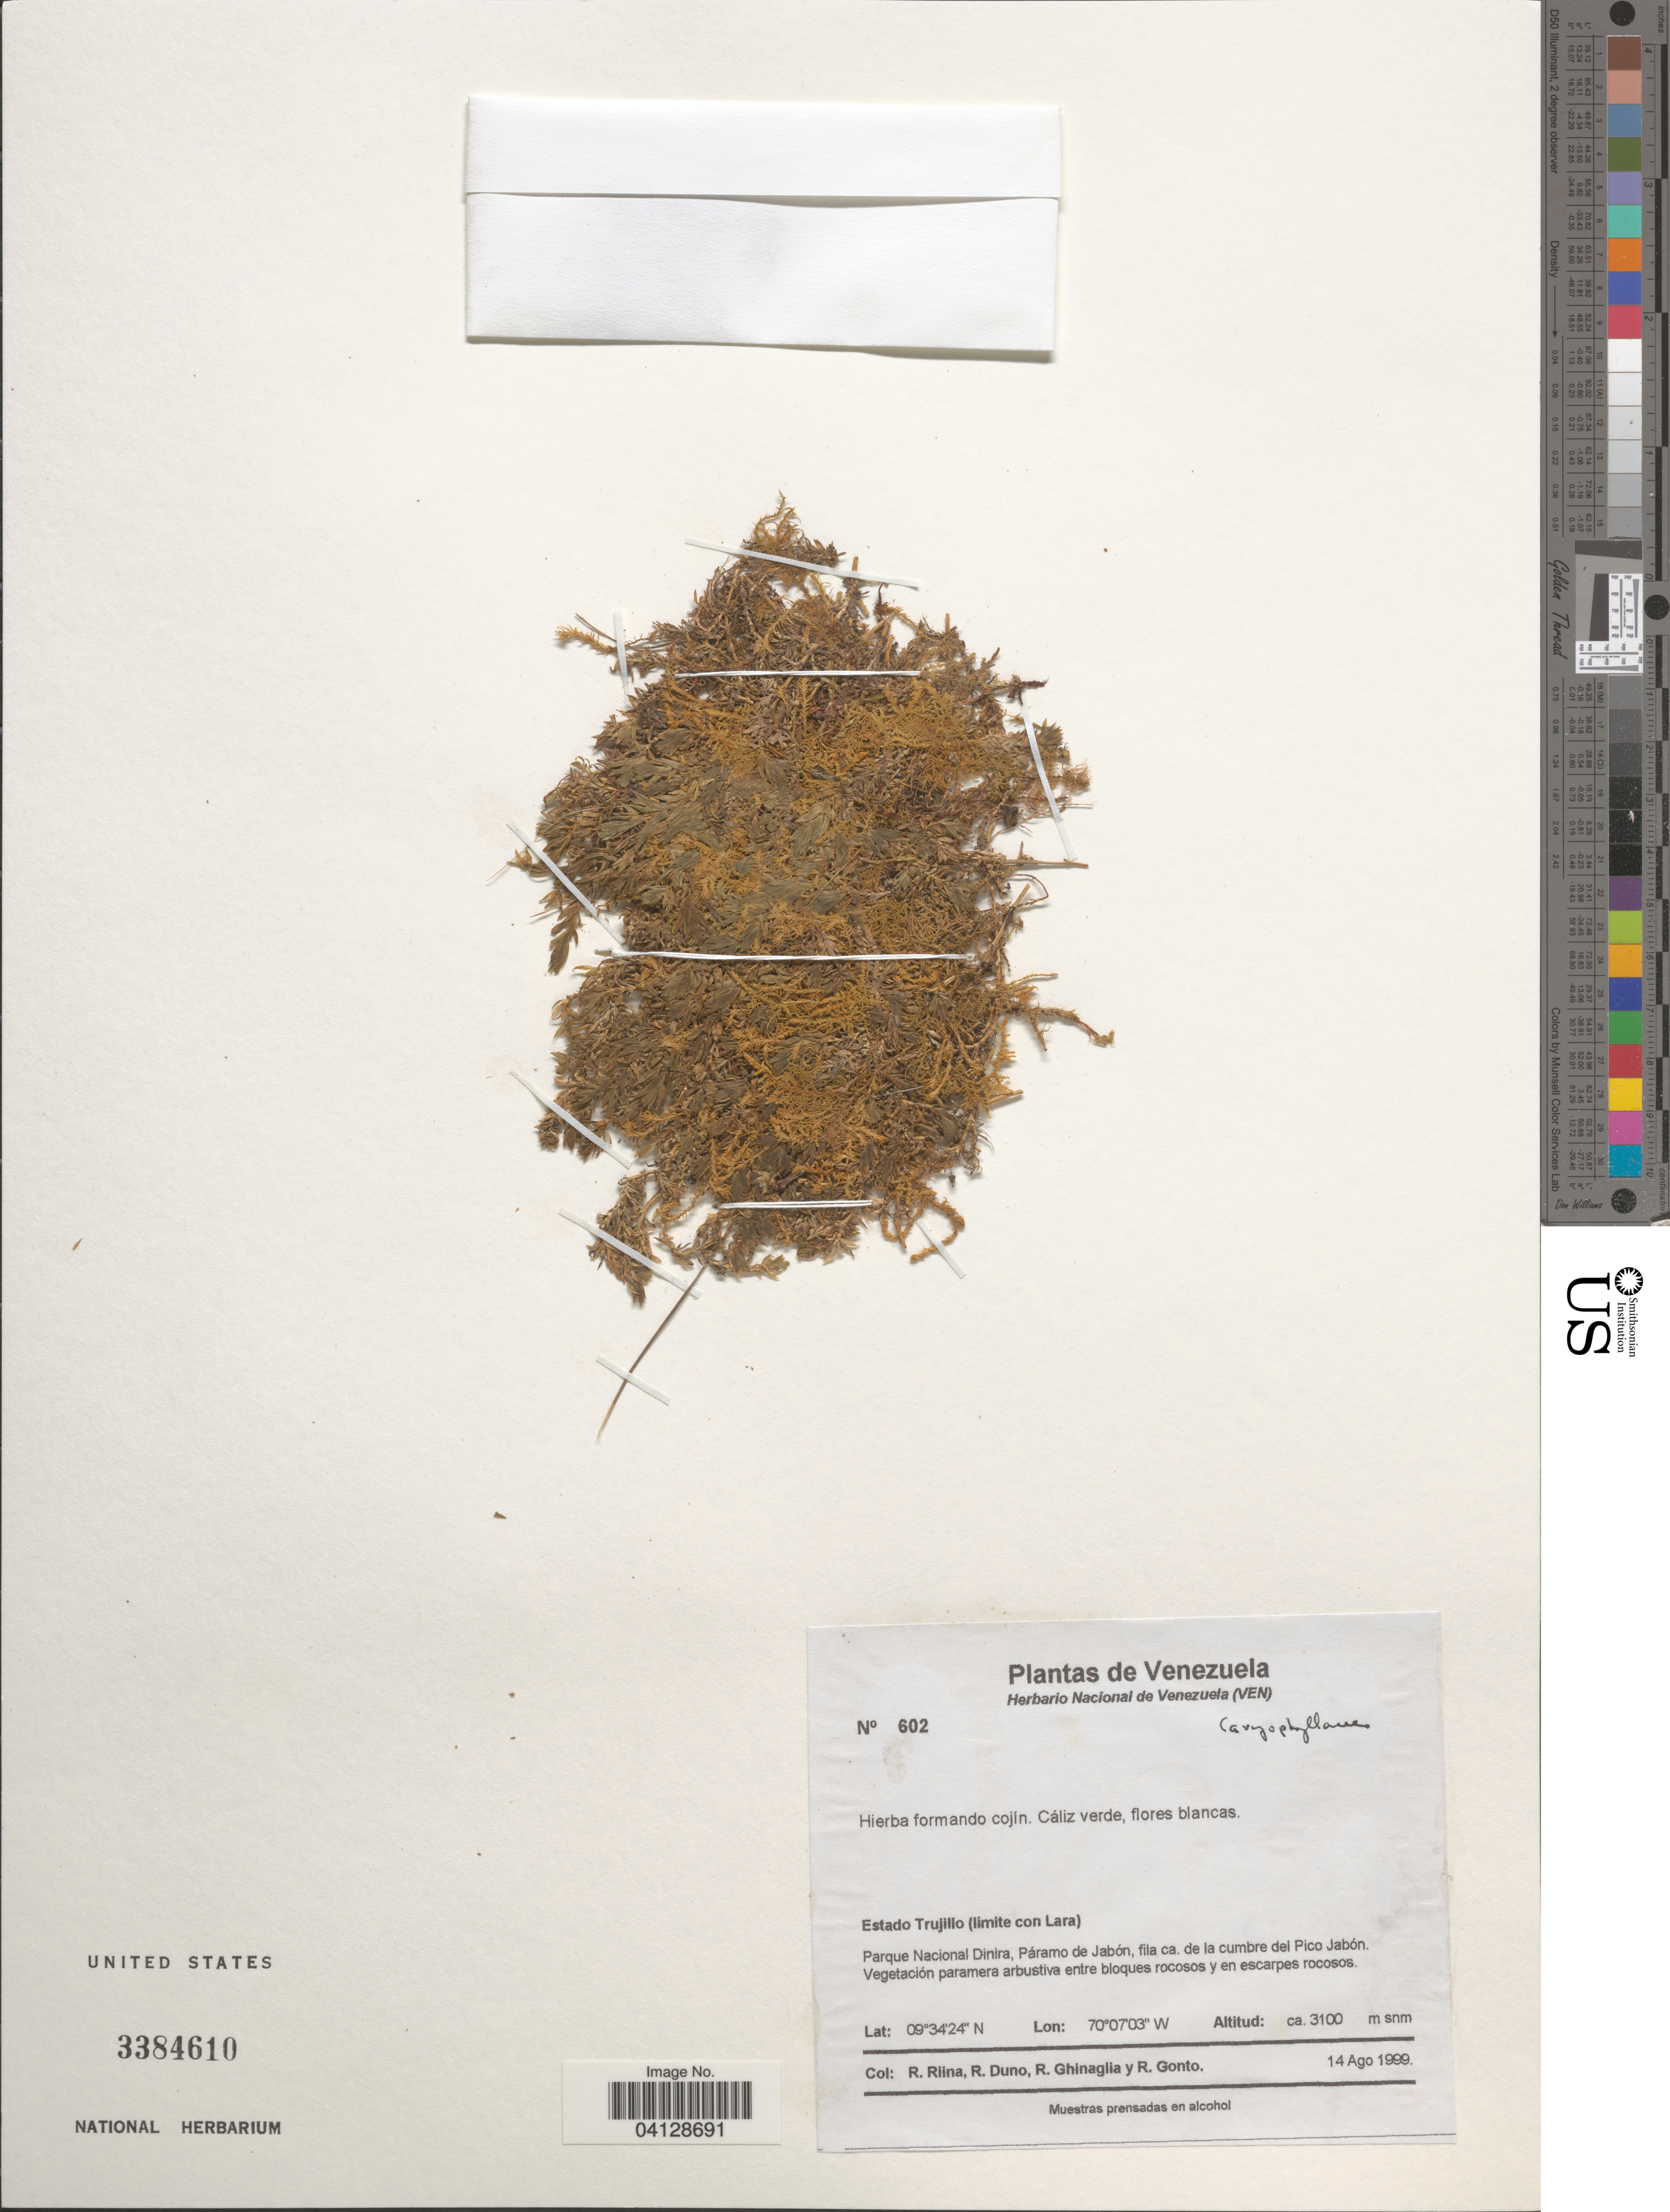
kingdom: Plantae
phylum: Tracheophyta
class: Magnoliopsida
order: Caryophyllales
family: Caryophyllaceae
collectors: R. Riina, R. Duno, R. Ghinaglia & R. Gonto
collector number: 602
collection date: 1999-08-14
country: Venezuela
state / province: Trujillo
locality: (límite con Lara). Parque Nacional Dinira, Páramo de Jabón, fila ca. de la cumbre del Pico Jabón.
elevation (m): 3100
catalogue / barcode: US 3384610